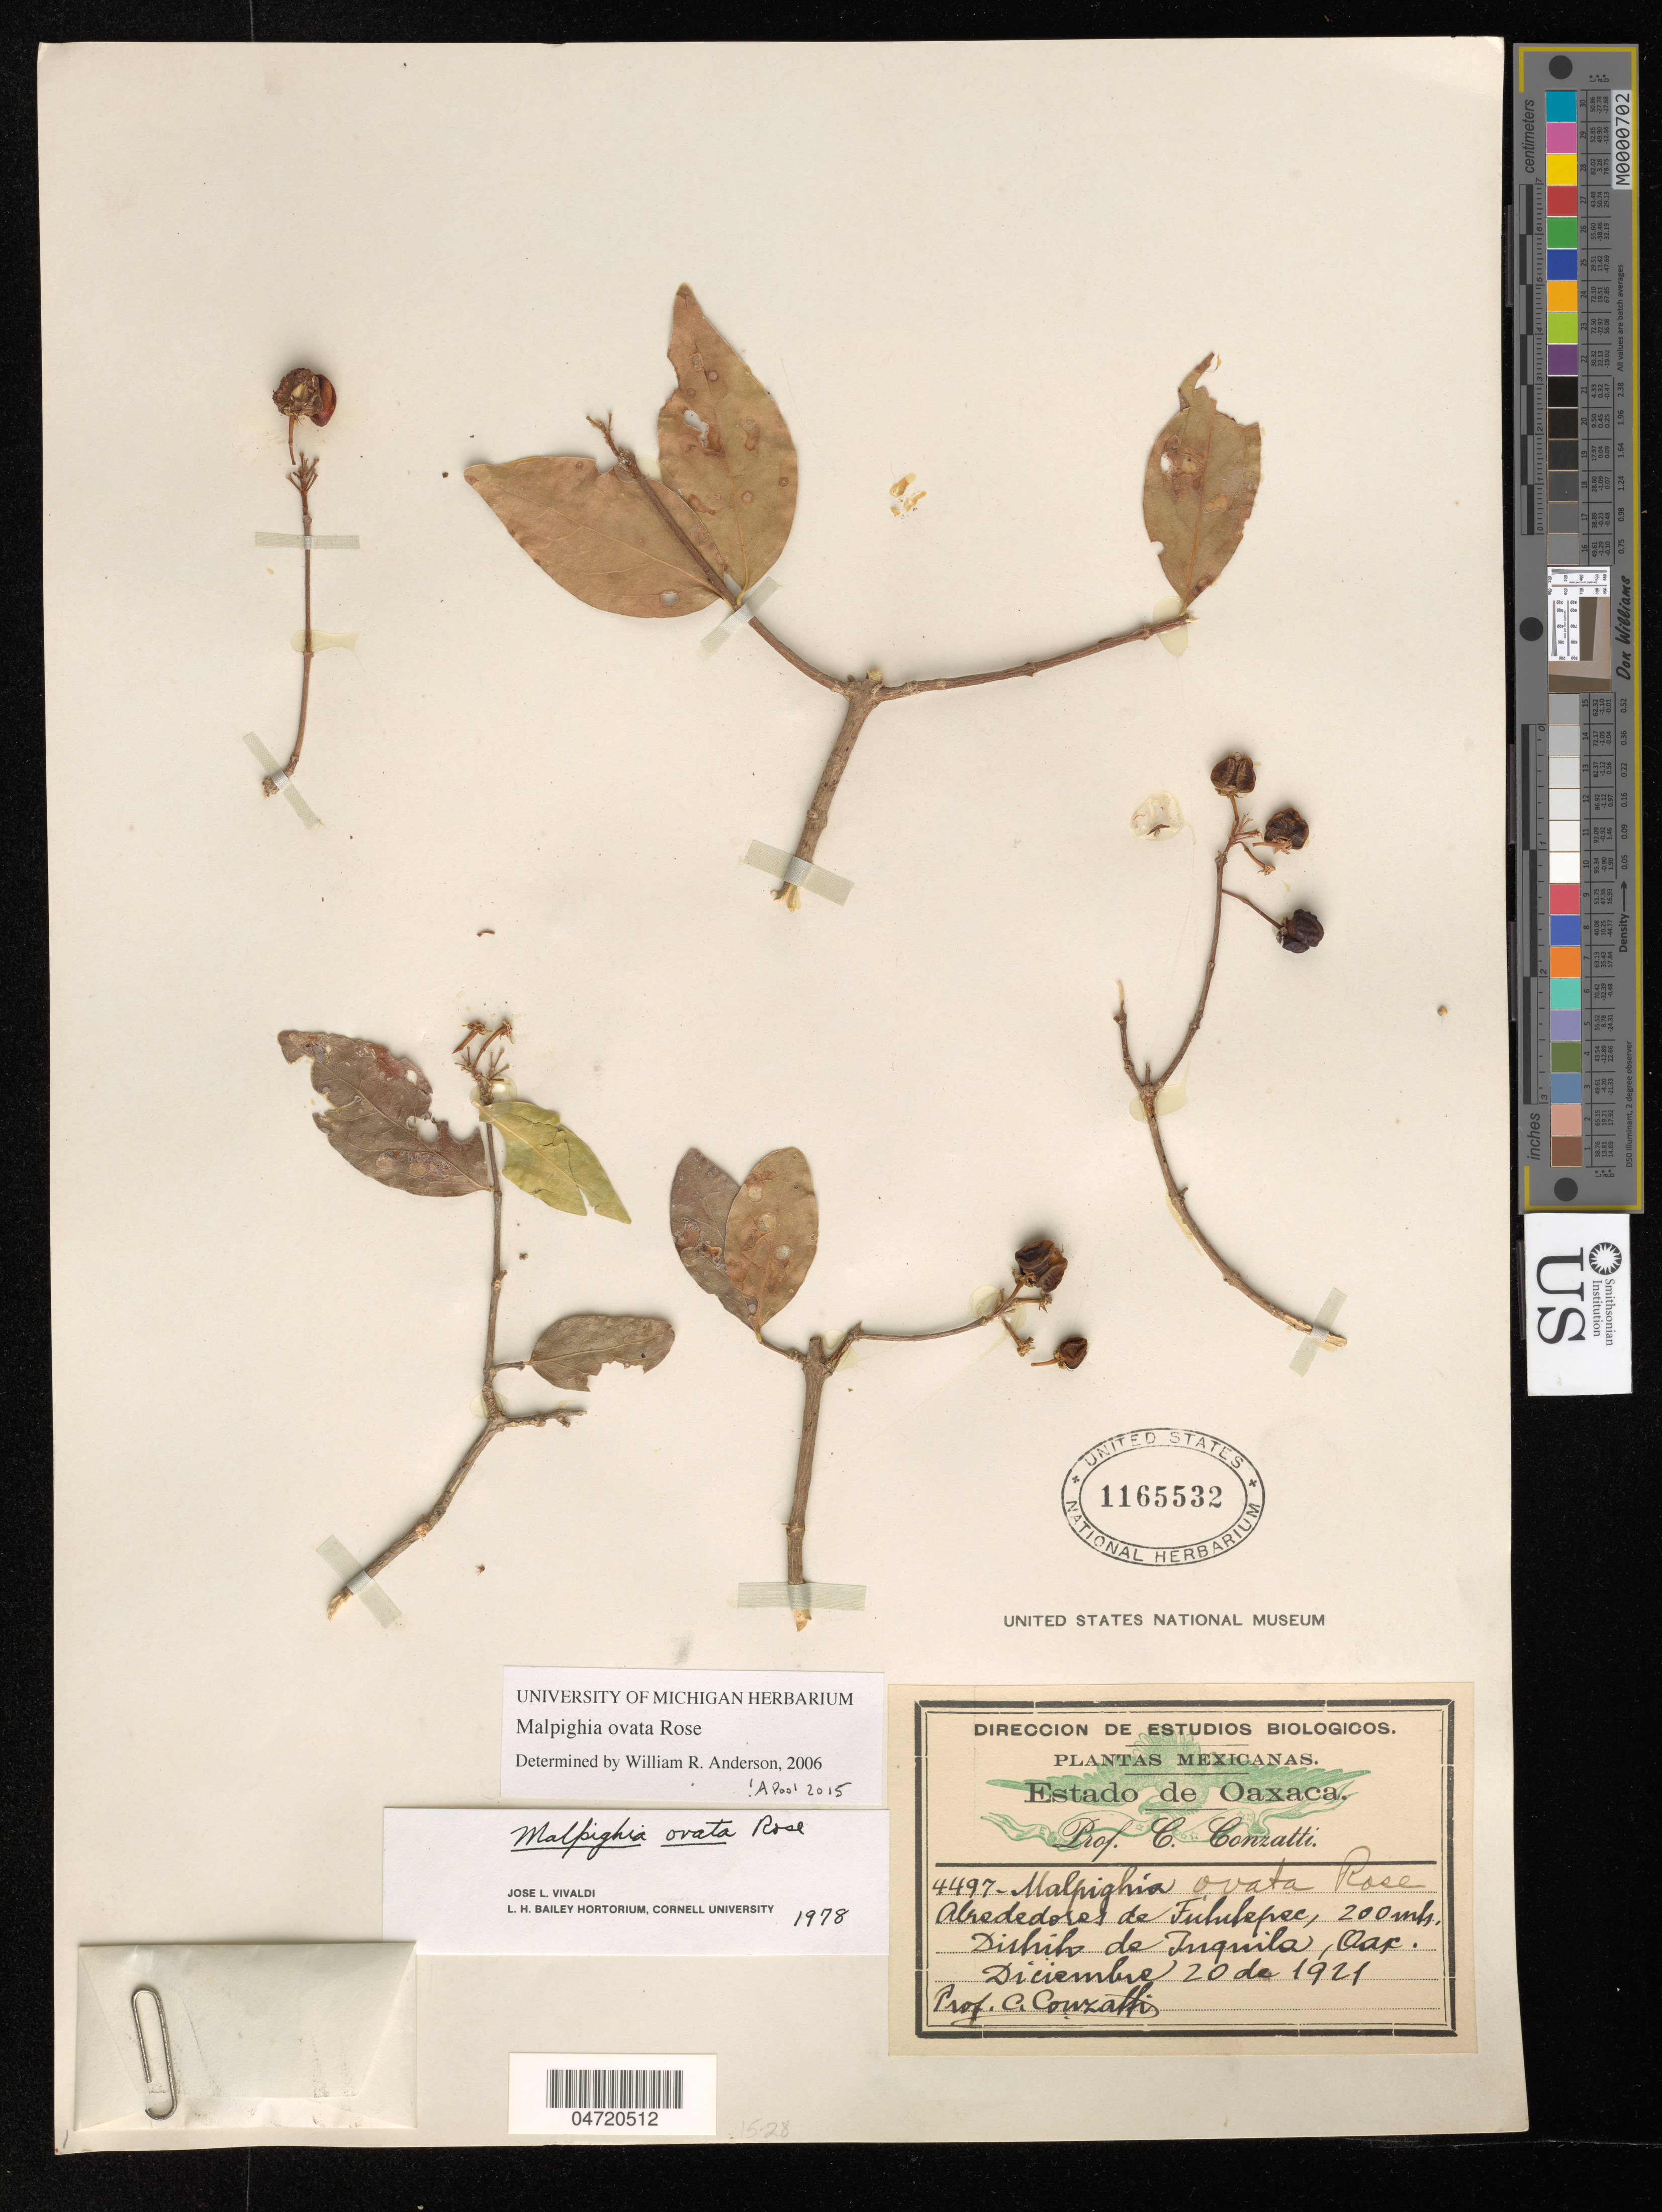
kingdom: Plantae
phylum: Tracheophyta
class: Magnoliopsida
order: Malpighiales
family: Malpighiaceae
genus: Malpighia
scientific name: Malpighia ovata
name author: Rose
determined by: Pool, A., (MO), Missouri Botanical Garden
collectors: C. Conzatti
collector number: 4497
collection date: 1921-12-20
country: Mexico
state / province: Oaxaca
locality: Alrededore de Tututepec, Distrito de Tuquila.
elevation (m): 200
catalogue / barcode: US 1165532